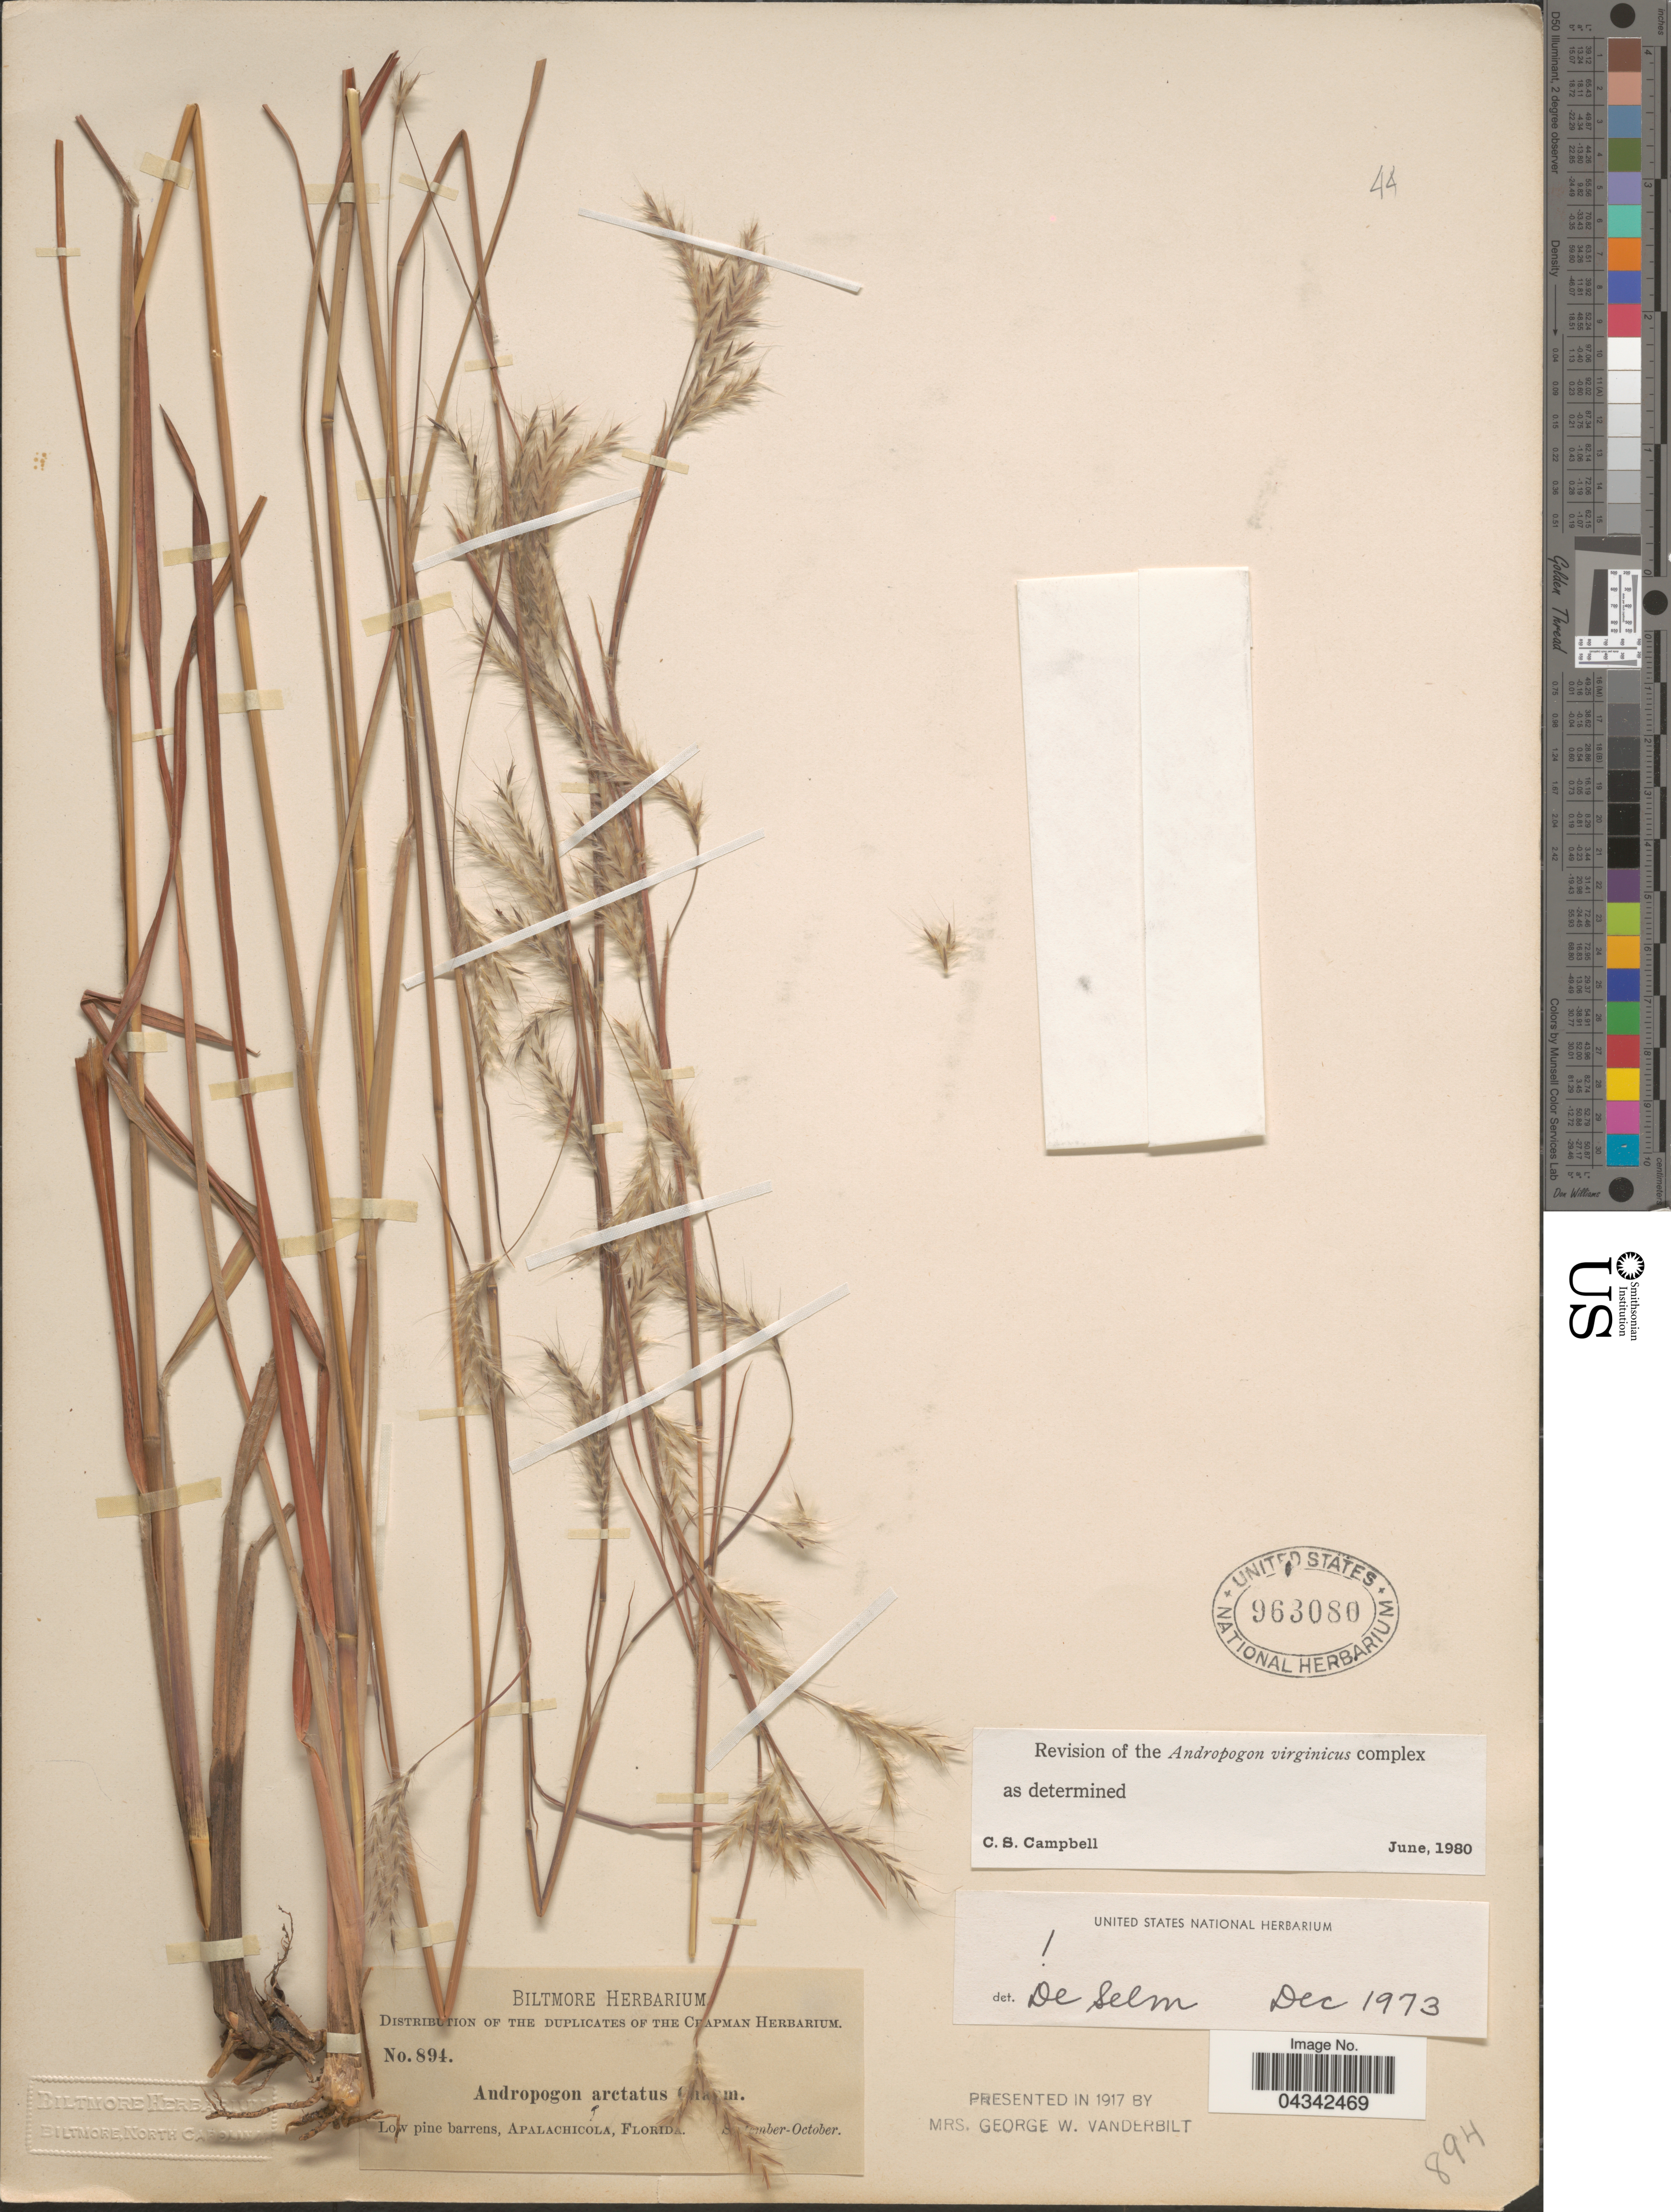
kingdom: Plantae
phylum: Tracheophyta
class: Liliopsida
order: Poales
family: Poaceae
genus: Andropogon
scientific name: Andropogon arctatus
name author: Chapm.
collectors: ex herb. Biltmore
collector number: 894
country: United States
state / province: Florida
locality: Low pine barrens, Apalachicola.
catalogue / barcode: US 963080